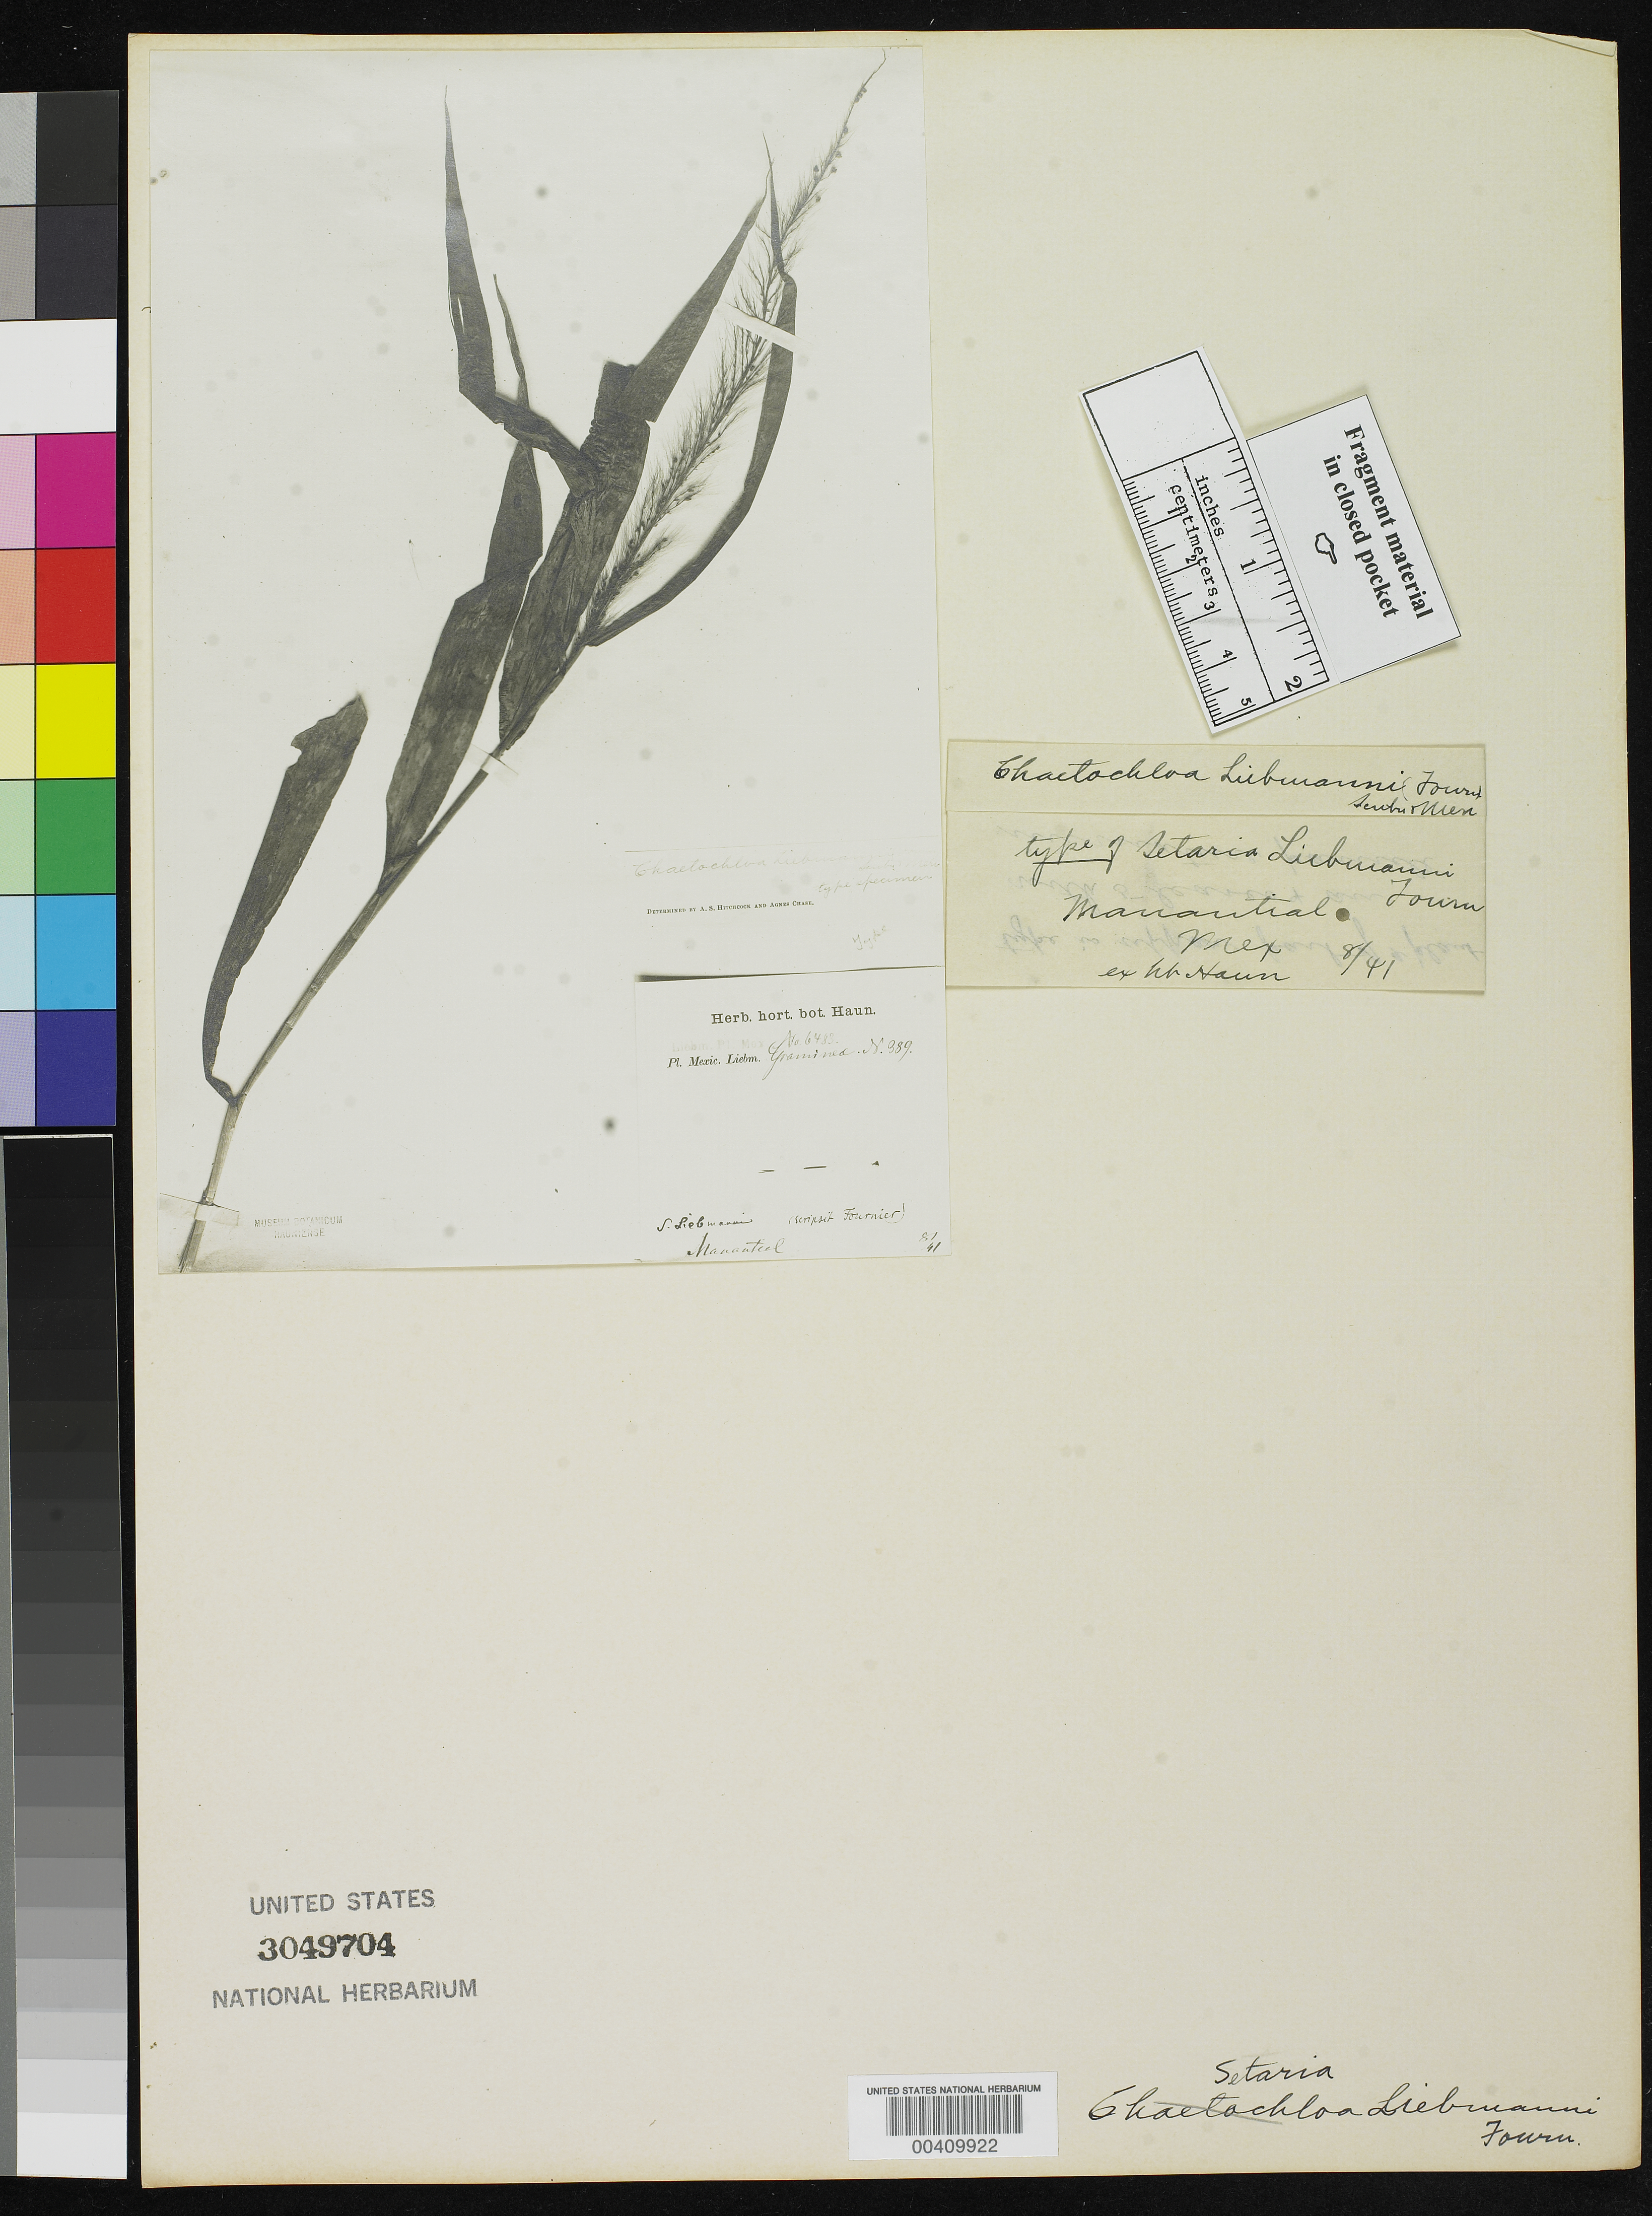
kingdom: Plantae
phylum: Tracheophyta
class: Liliopsida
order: Poales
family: Poaceae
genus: Setaria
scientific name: Setaria liebmannii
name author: E. Fourn.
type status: Type Fragment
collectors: F. M. Liebmann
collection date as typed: Aug 1841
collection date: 1841-08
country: Mexico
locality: Manantial.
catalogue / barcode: US 3049704